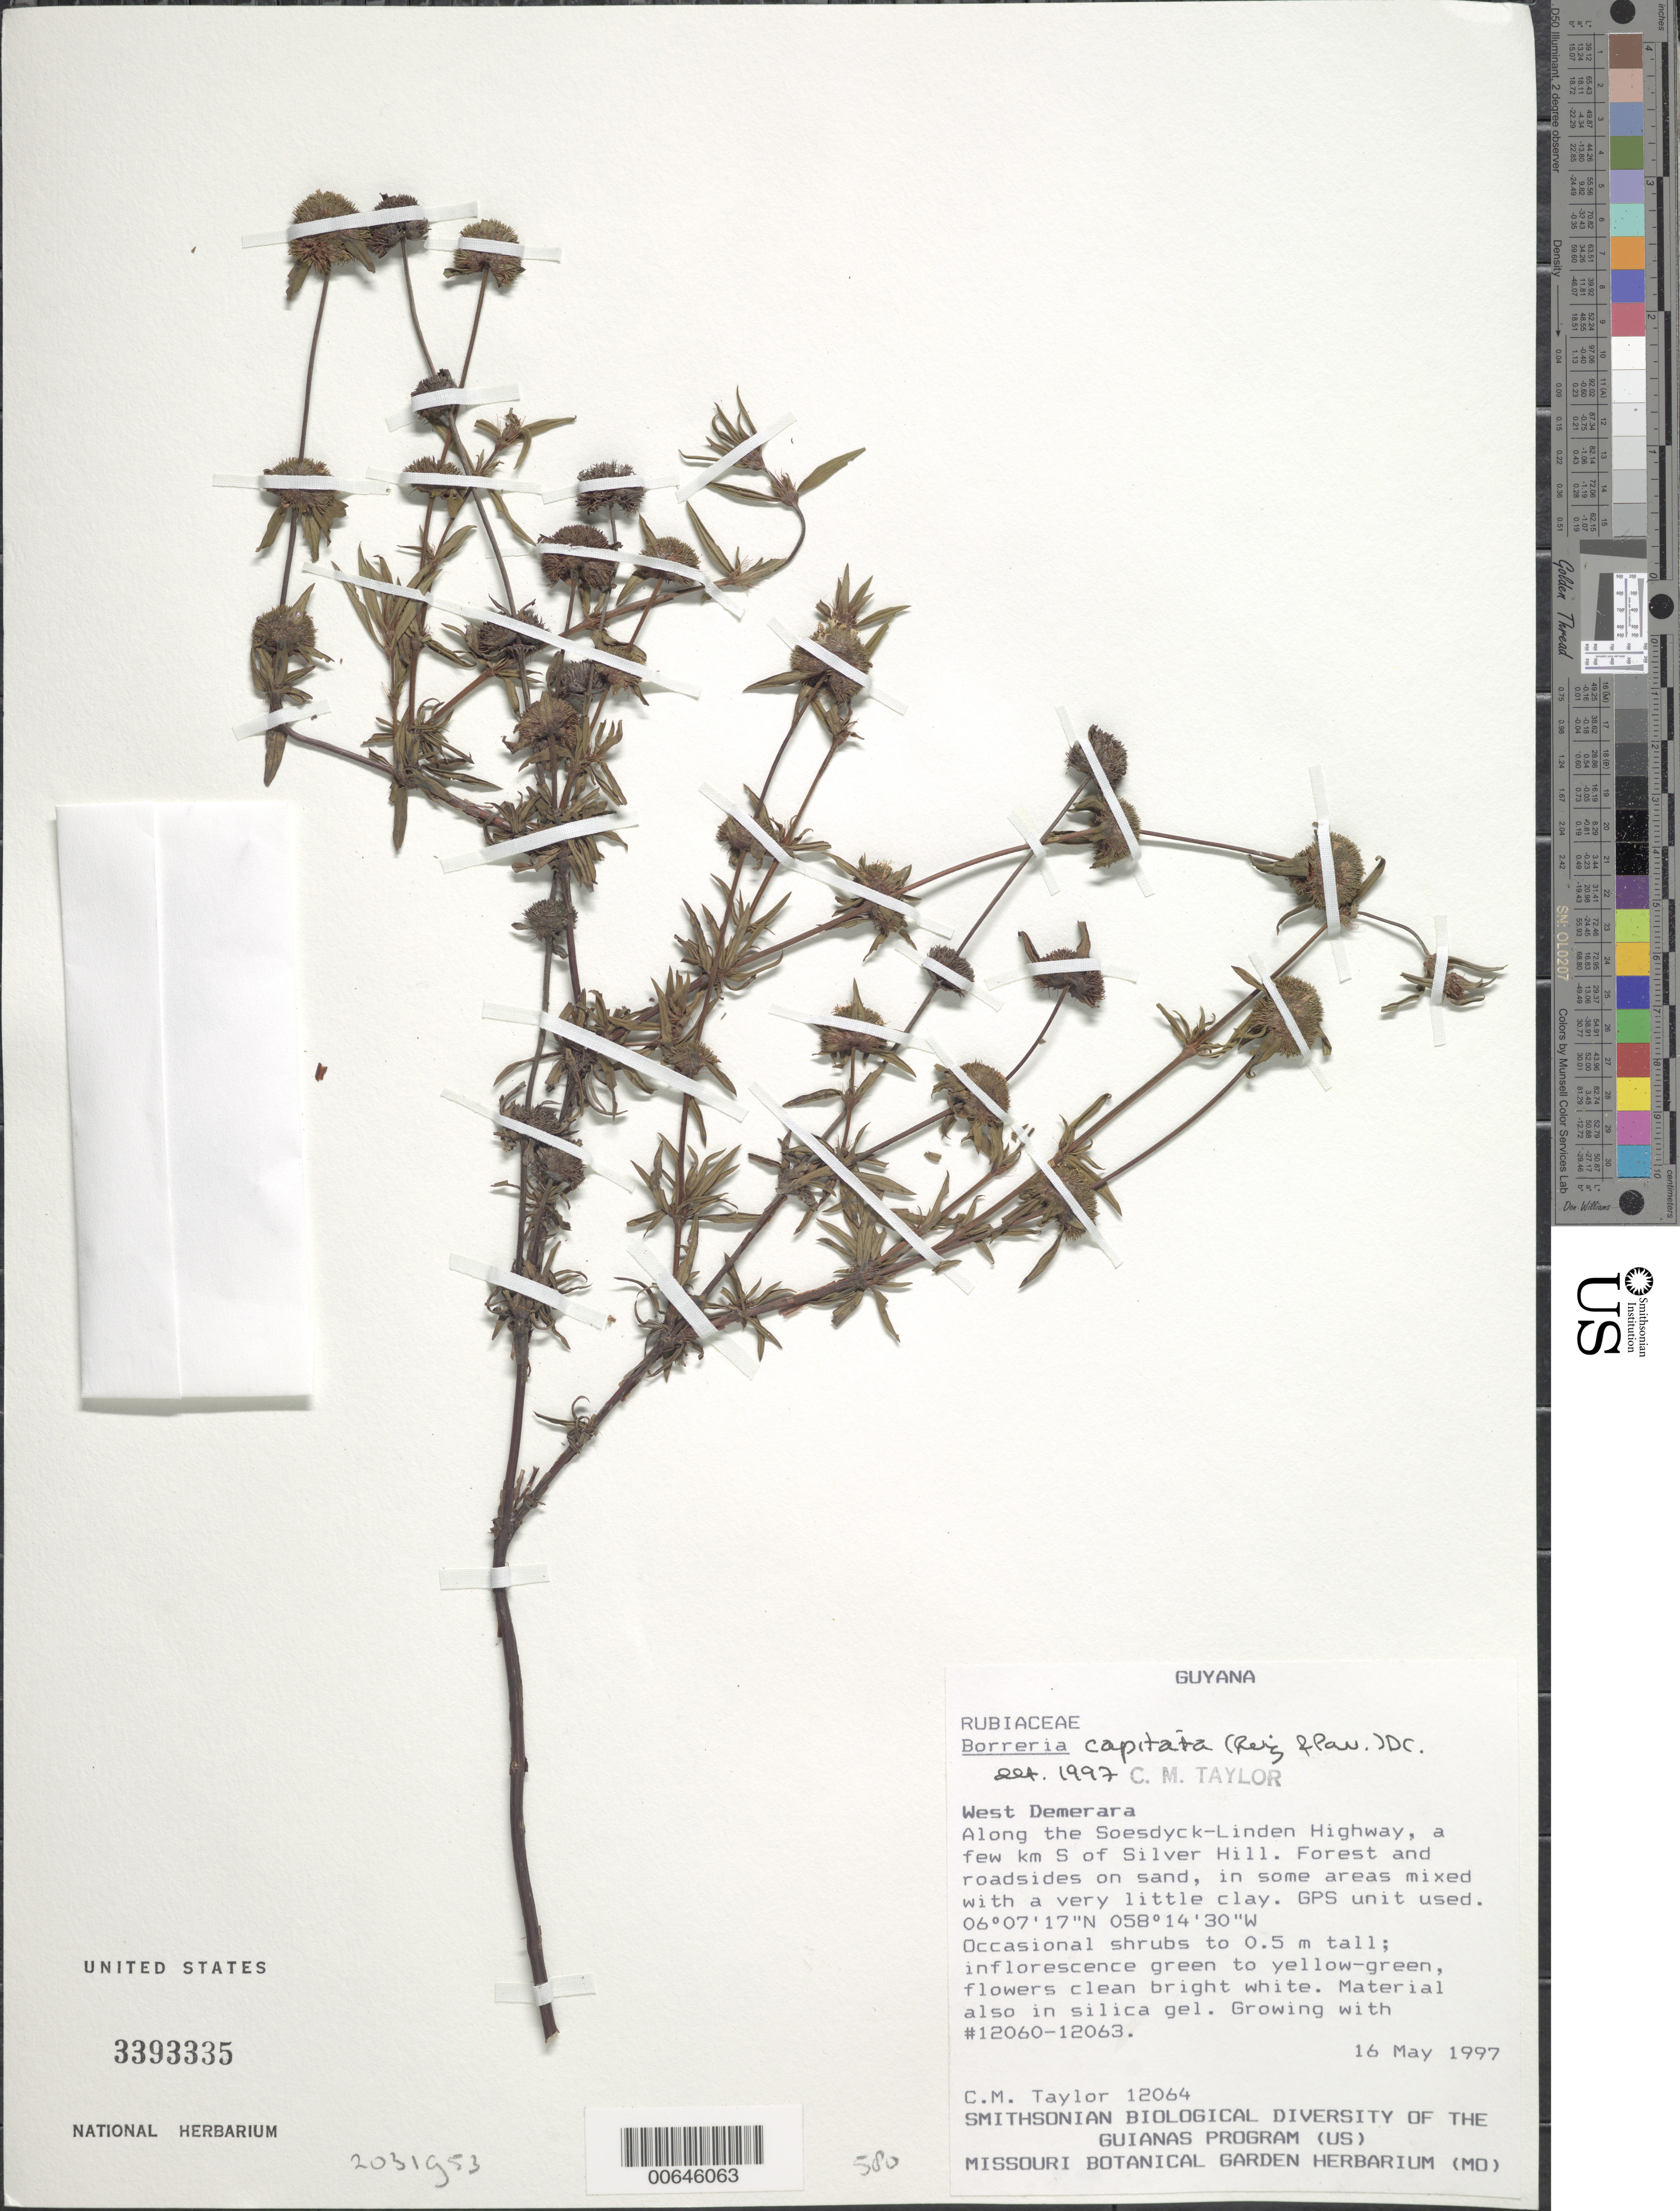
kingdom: Plantae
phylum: Tracheophyta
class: Magnoliopsida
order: Gentianales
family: Rubiaceae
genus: Spermacoce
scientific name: Spermacoce capitata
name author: Ruiz & Pav.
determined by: Delprete, P. G., Herb. de Guyane Cay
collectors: C. M. Taylor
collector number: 12064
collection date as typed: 16 May 1997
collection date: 1997-05-16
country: Guyana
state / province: Demerara-Mahaica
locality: Soesdyck-Linden Hwy., 1-3 km S of Silver Hill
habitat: Forest & roadsides on sand, in some areas mixed with a little clay. Occasional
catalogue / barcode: US 3393335